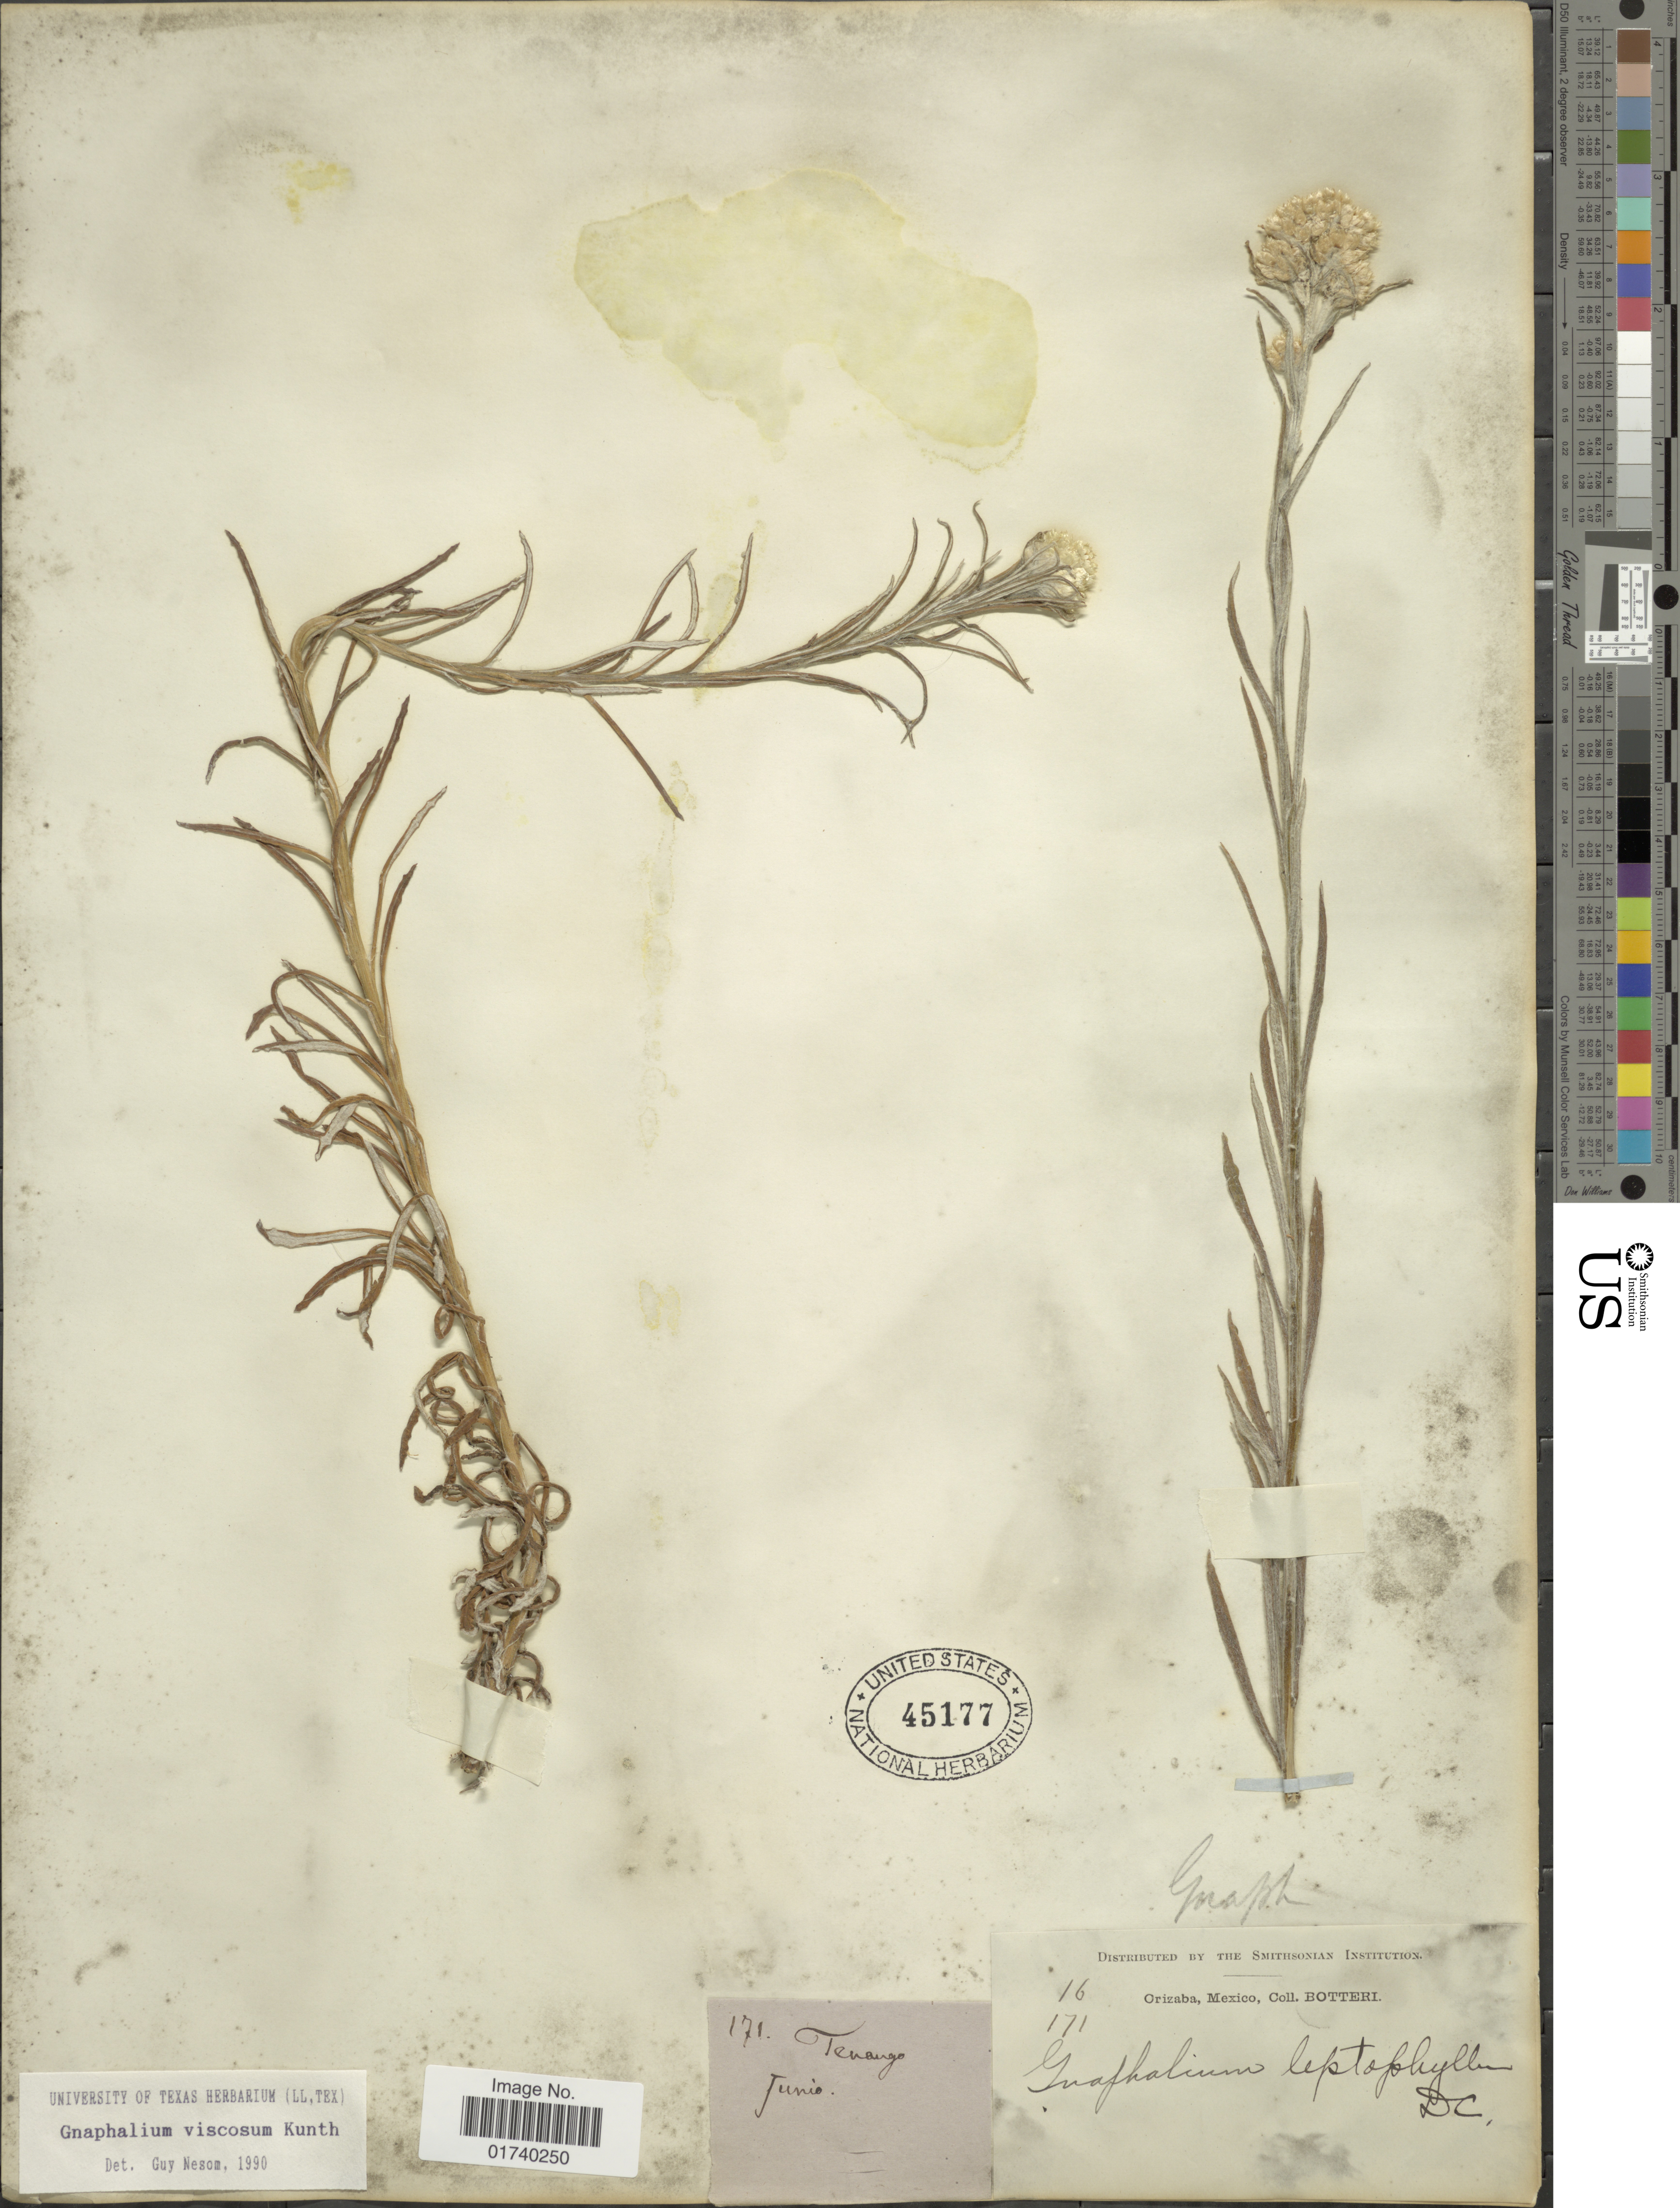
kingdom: Plantae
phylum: Tracheophyta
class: Magnoliopsida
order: Asterales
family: Asteraceae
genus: Pseudognaphalium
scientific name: Pseudognaphalium viscosum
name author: (Kunth) Anderb.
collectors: -. Botteri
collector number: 171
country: Mexico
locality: Orizaba.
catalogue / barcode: US 45177